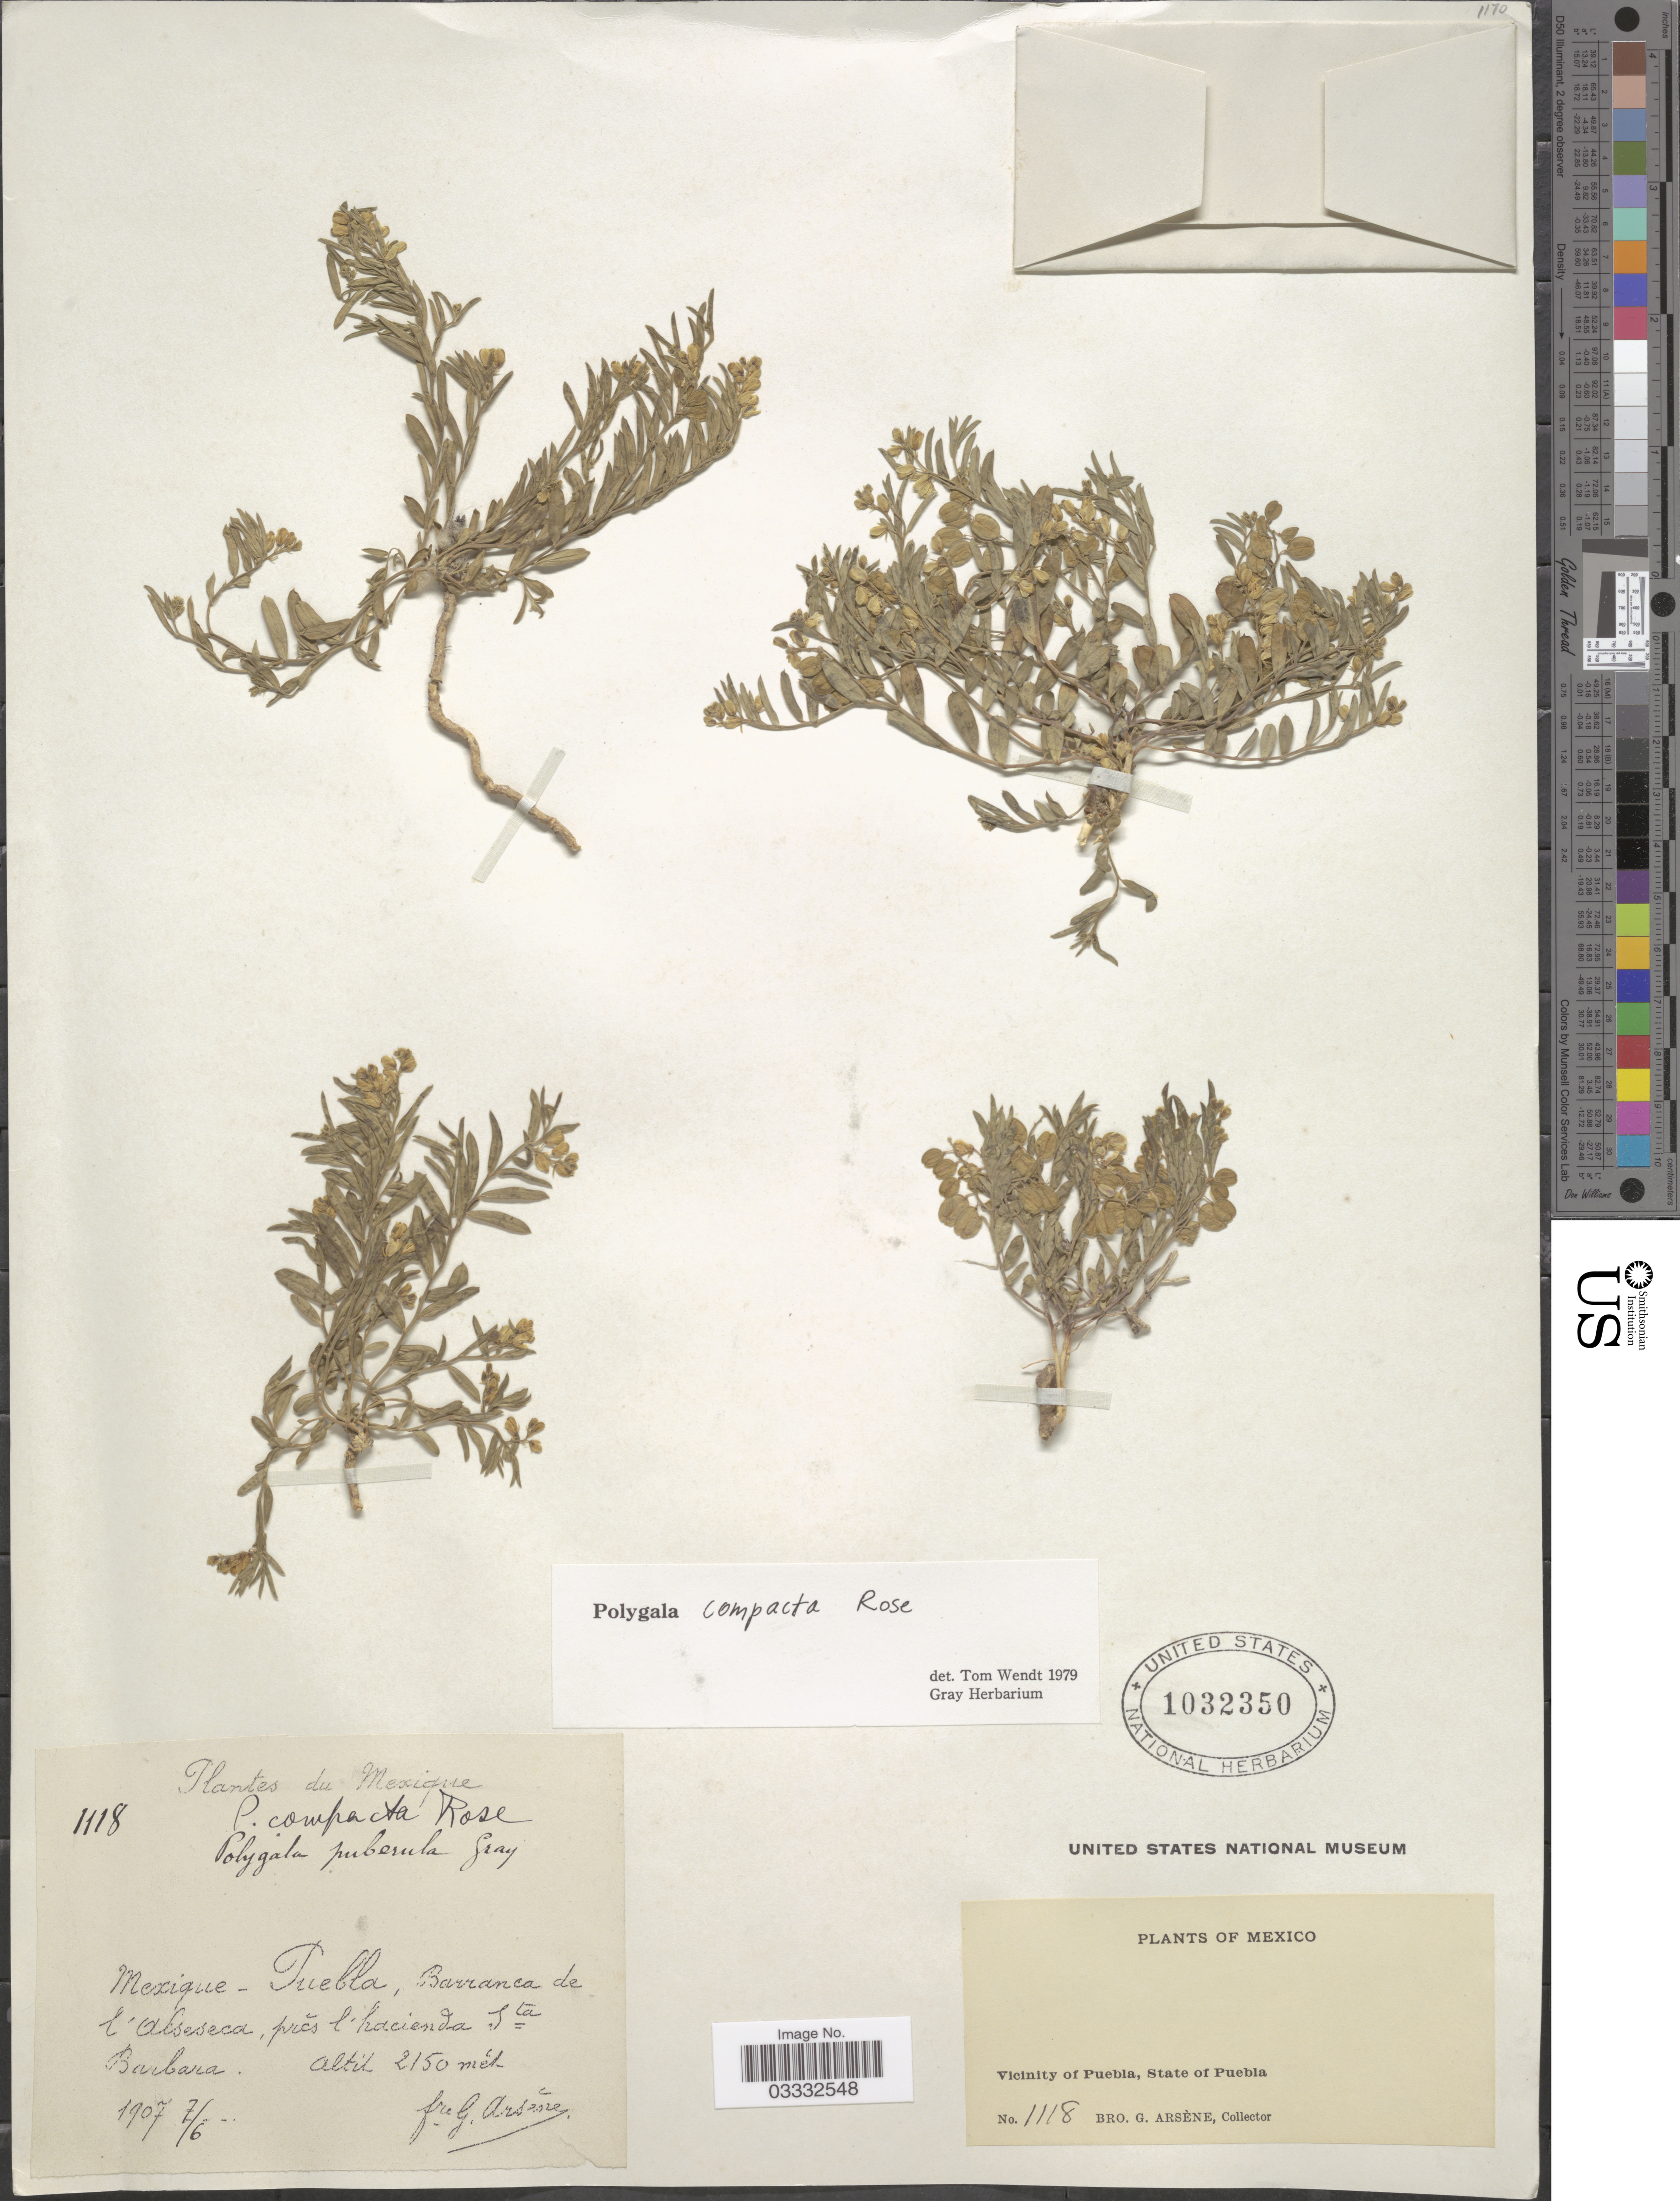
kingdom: Plantae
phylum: Tracheophyta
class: Magnoliopsida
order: Fabales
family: Polygalaceae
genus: Polygala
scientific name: Polygala compacta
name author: Rose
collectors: Bro. G. Arsène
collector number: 1118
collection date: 1907-06-07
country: Mexico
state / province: Puebla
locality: Vicinity of Puebla. Barranca de l'Alseseca, prés l'hacienda Sta Barbara.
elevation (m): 2150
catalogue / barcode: US 1032350